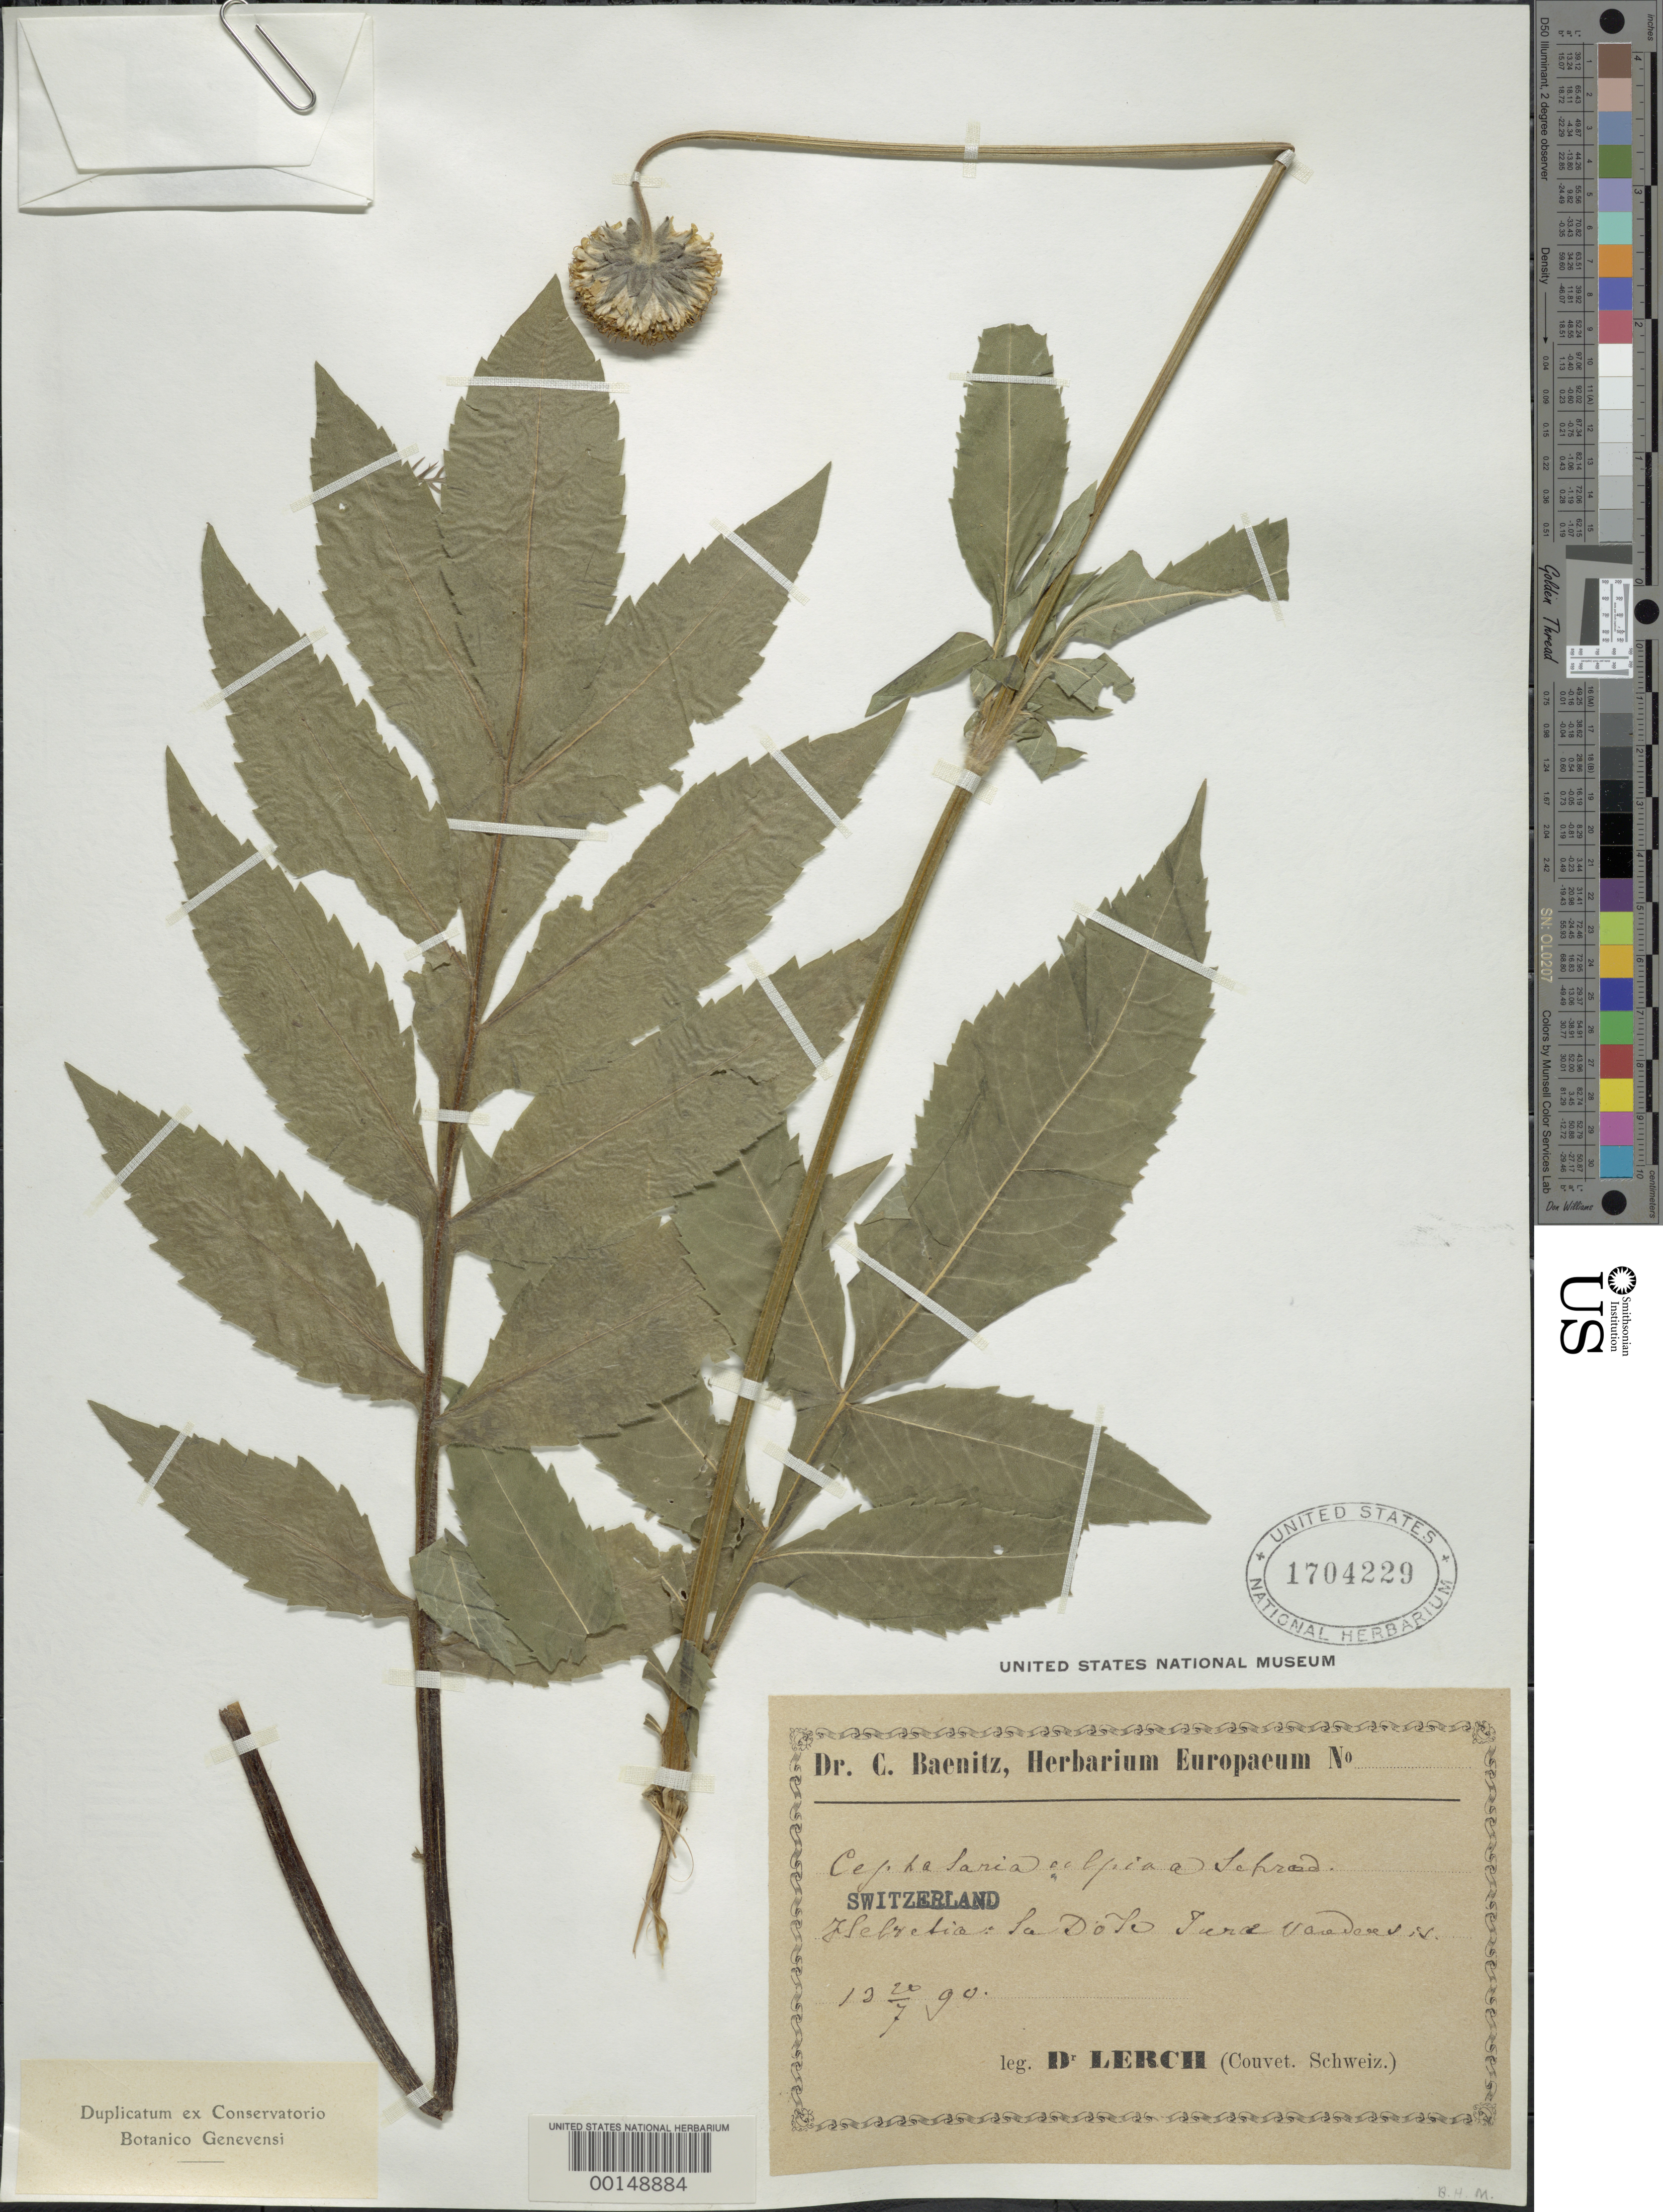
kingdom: Plantae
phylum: Tracheophyta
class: Magnoliopsida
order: Dipsacales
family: Caprifoliaceae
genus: Cephalaria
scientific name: Cephalaria alpina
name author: Schrad.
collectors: -. Lerch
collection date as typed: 20 Jul 1890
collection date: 1890-07-20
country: Switzerland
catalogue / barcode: US 1704229